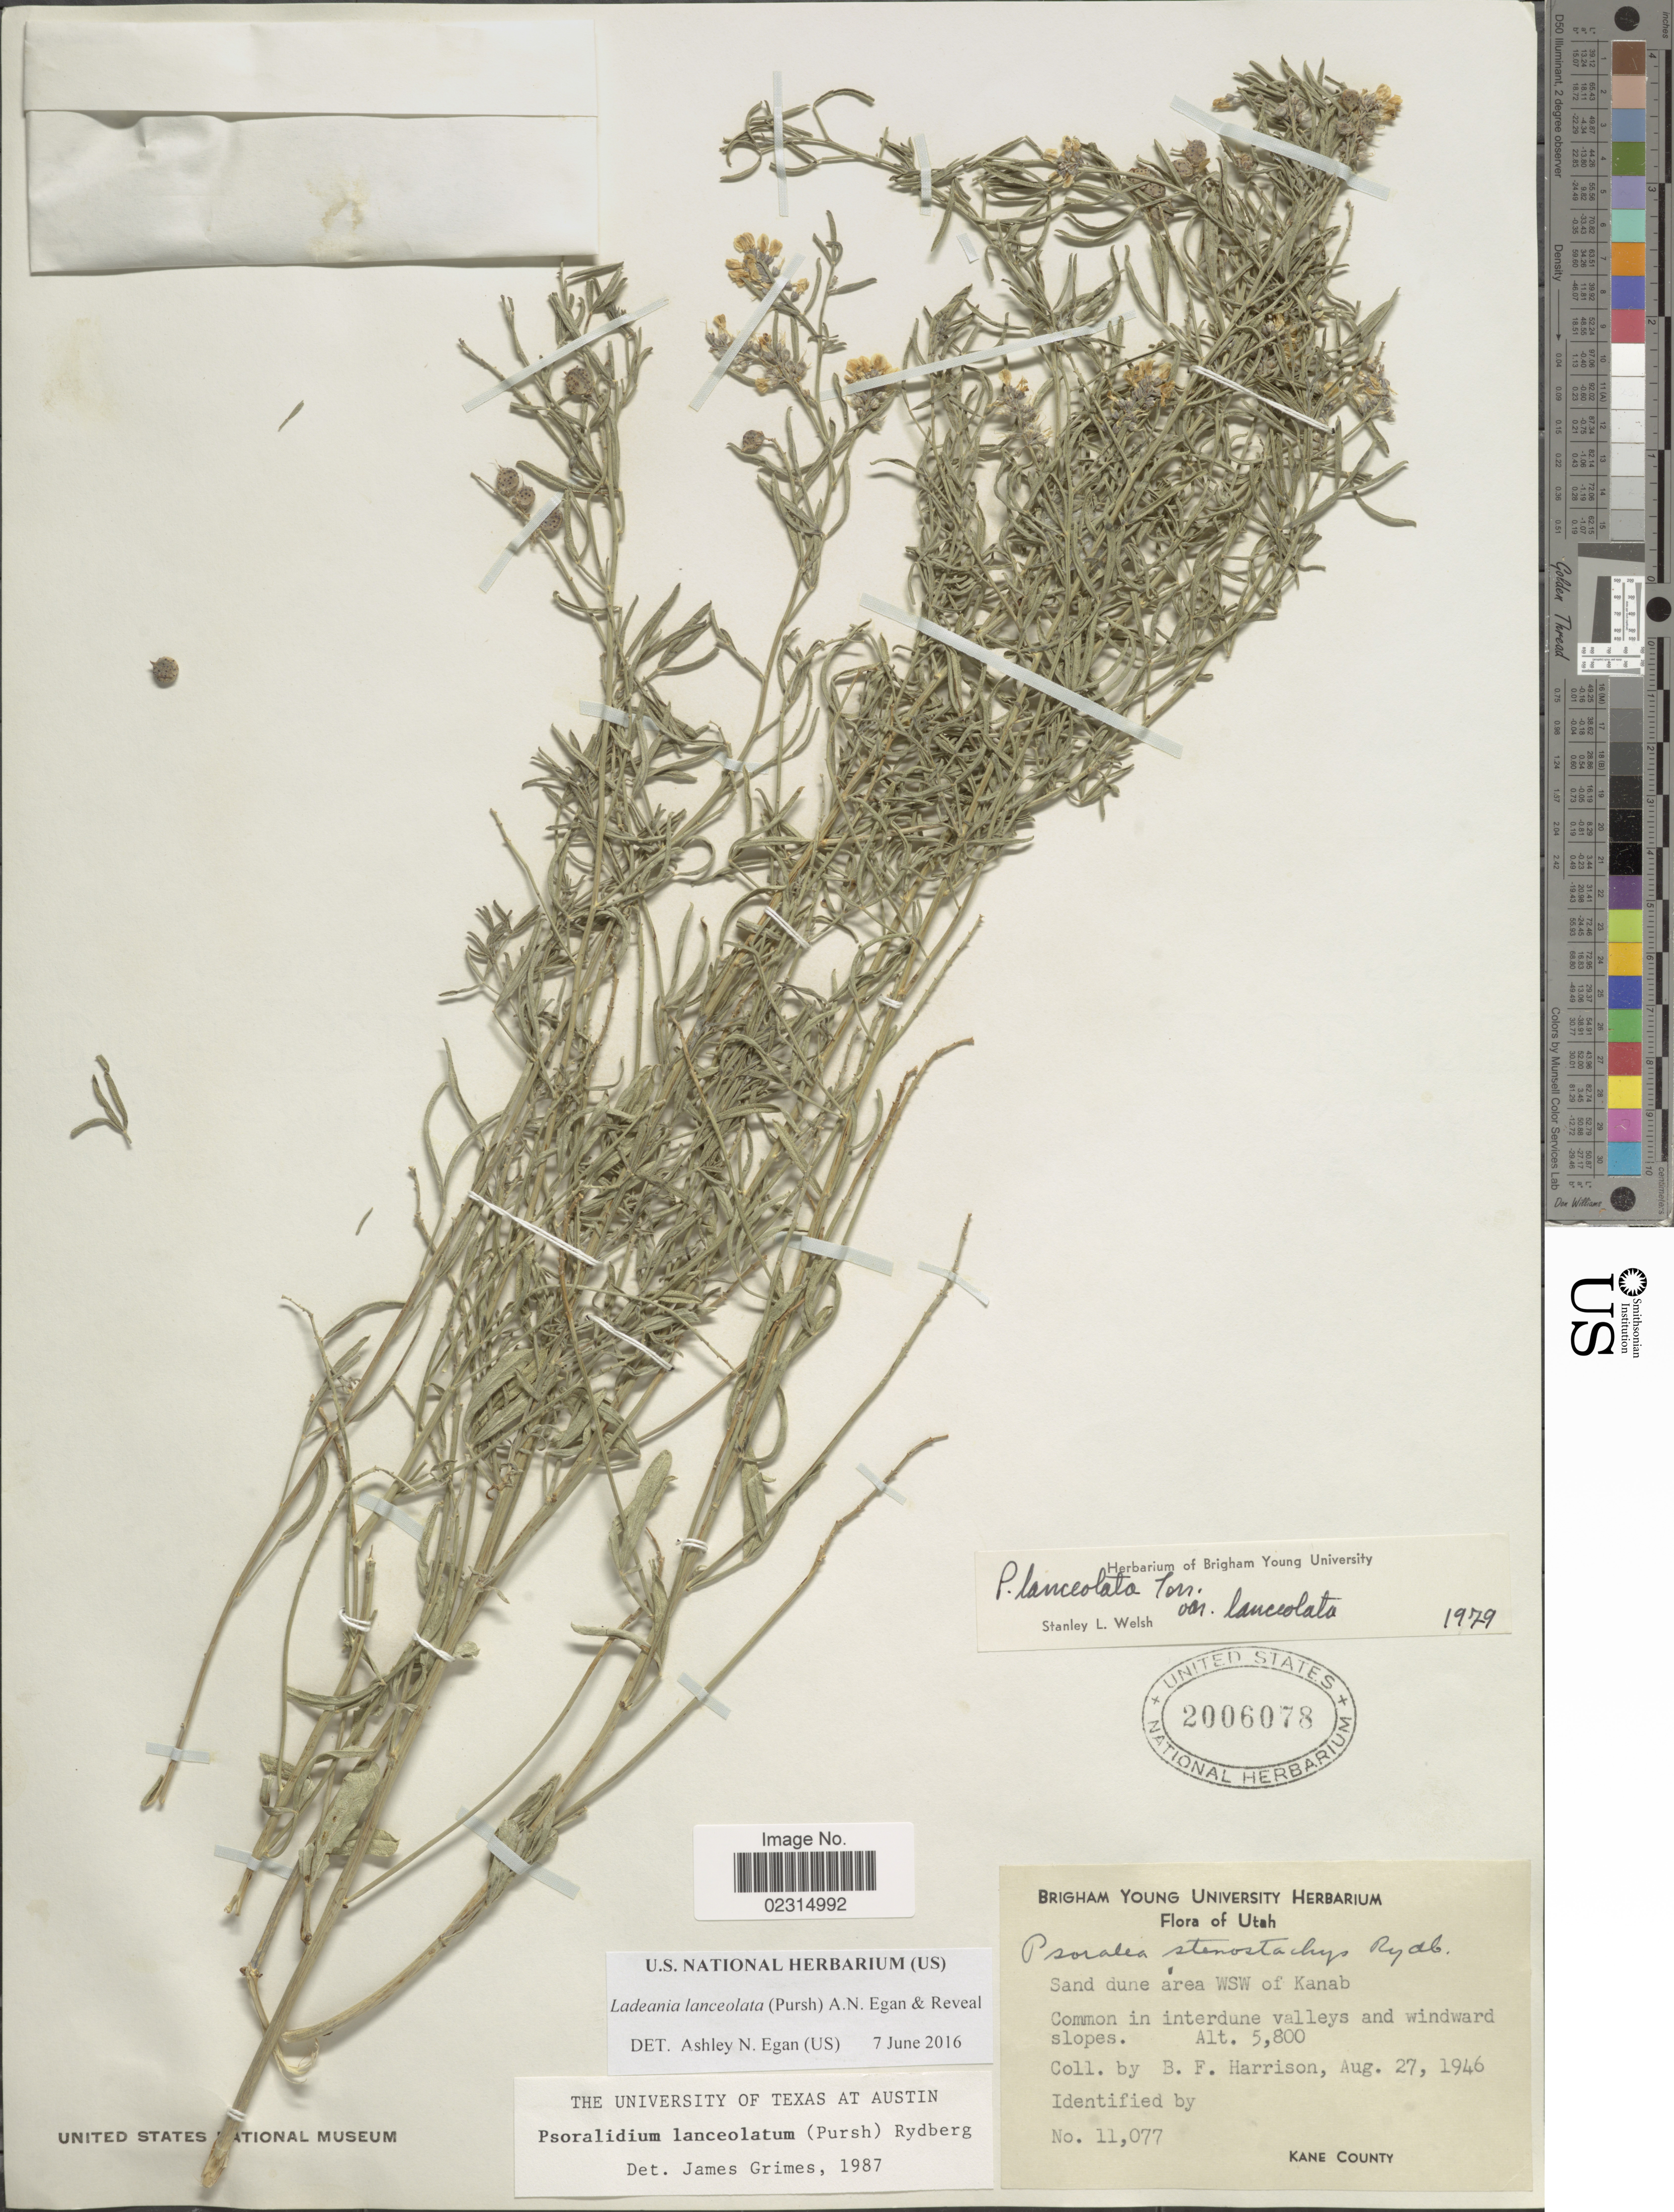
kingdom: Plantae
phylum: Tracheophyta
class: Magnoliopsida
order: Fabales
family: Fabaceae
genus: Ladeania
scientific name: Ladeania lanceolata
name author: (Pursh) A.N. Egan & Reveal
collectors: B. F. Harrison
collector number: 11077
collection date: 1946-08-27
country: United States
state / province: Utah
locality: Sand dune area WSW of Kanab, Common in interdune valleys and winward slopes, Kane County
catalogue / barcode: US 2006078